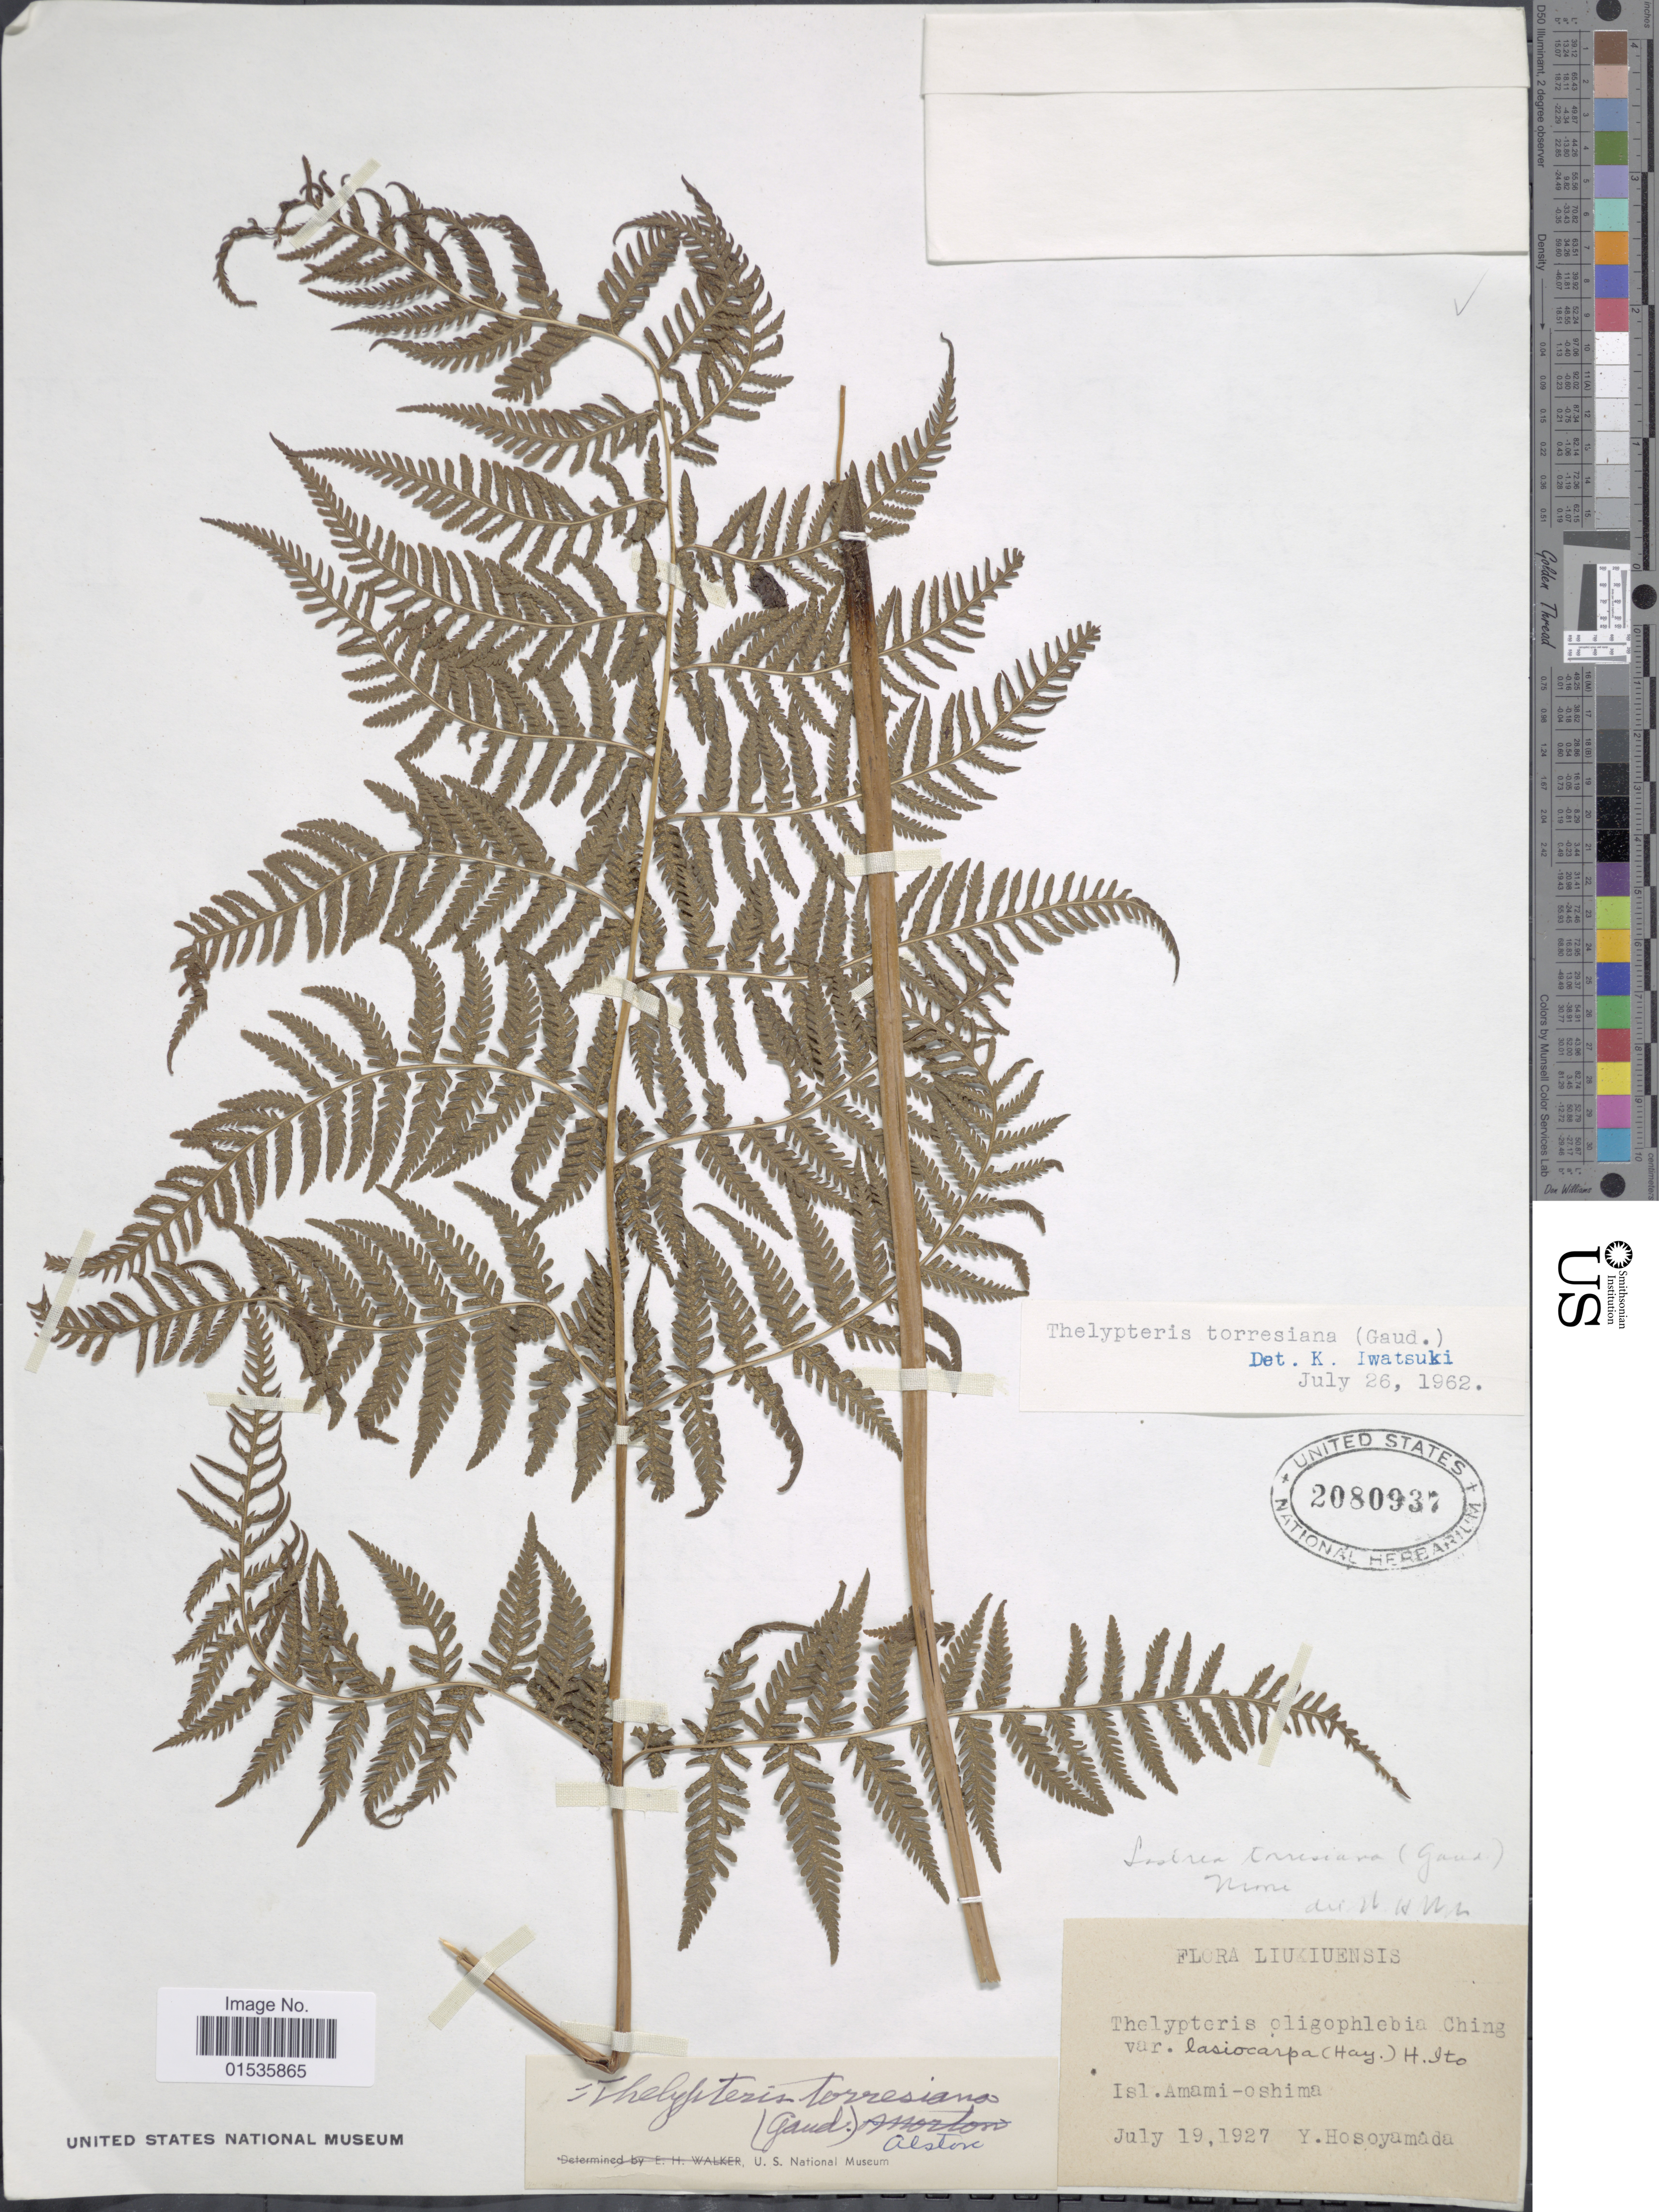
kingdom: Plantae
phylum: Tracheophyta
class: Polypodiopsida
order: Polypodiales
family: Thelypteridaceae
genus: Macrothelypteris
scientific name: Macrothelypteris torresiana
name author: (Gaudich.) Ching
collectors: Y. Hosoyamada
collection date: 1927-07-19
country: Japan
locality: Liukiuensis, Isl. Amami-oshima.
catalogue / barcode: US 2080937